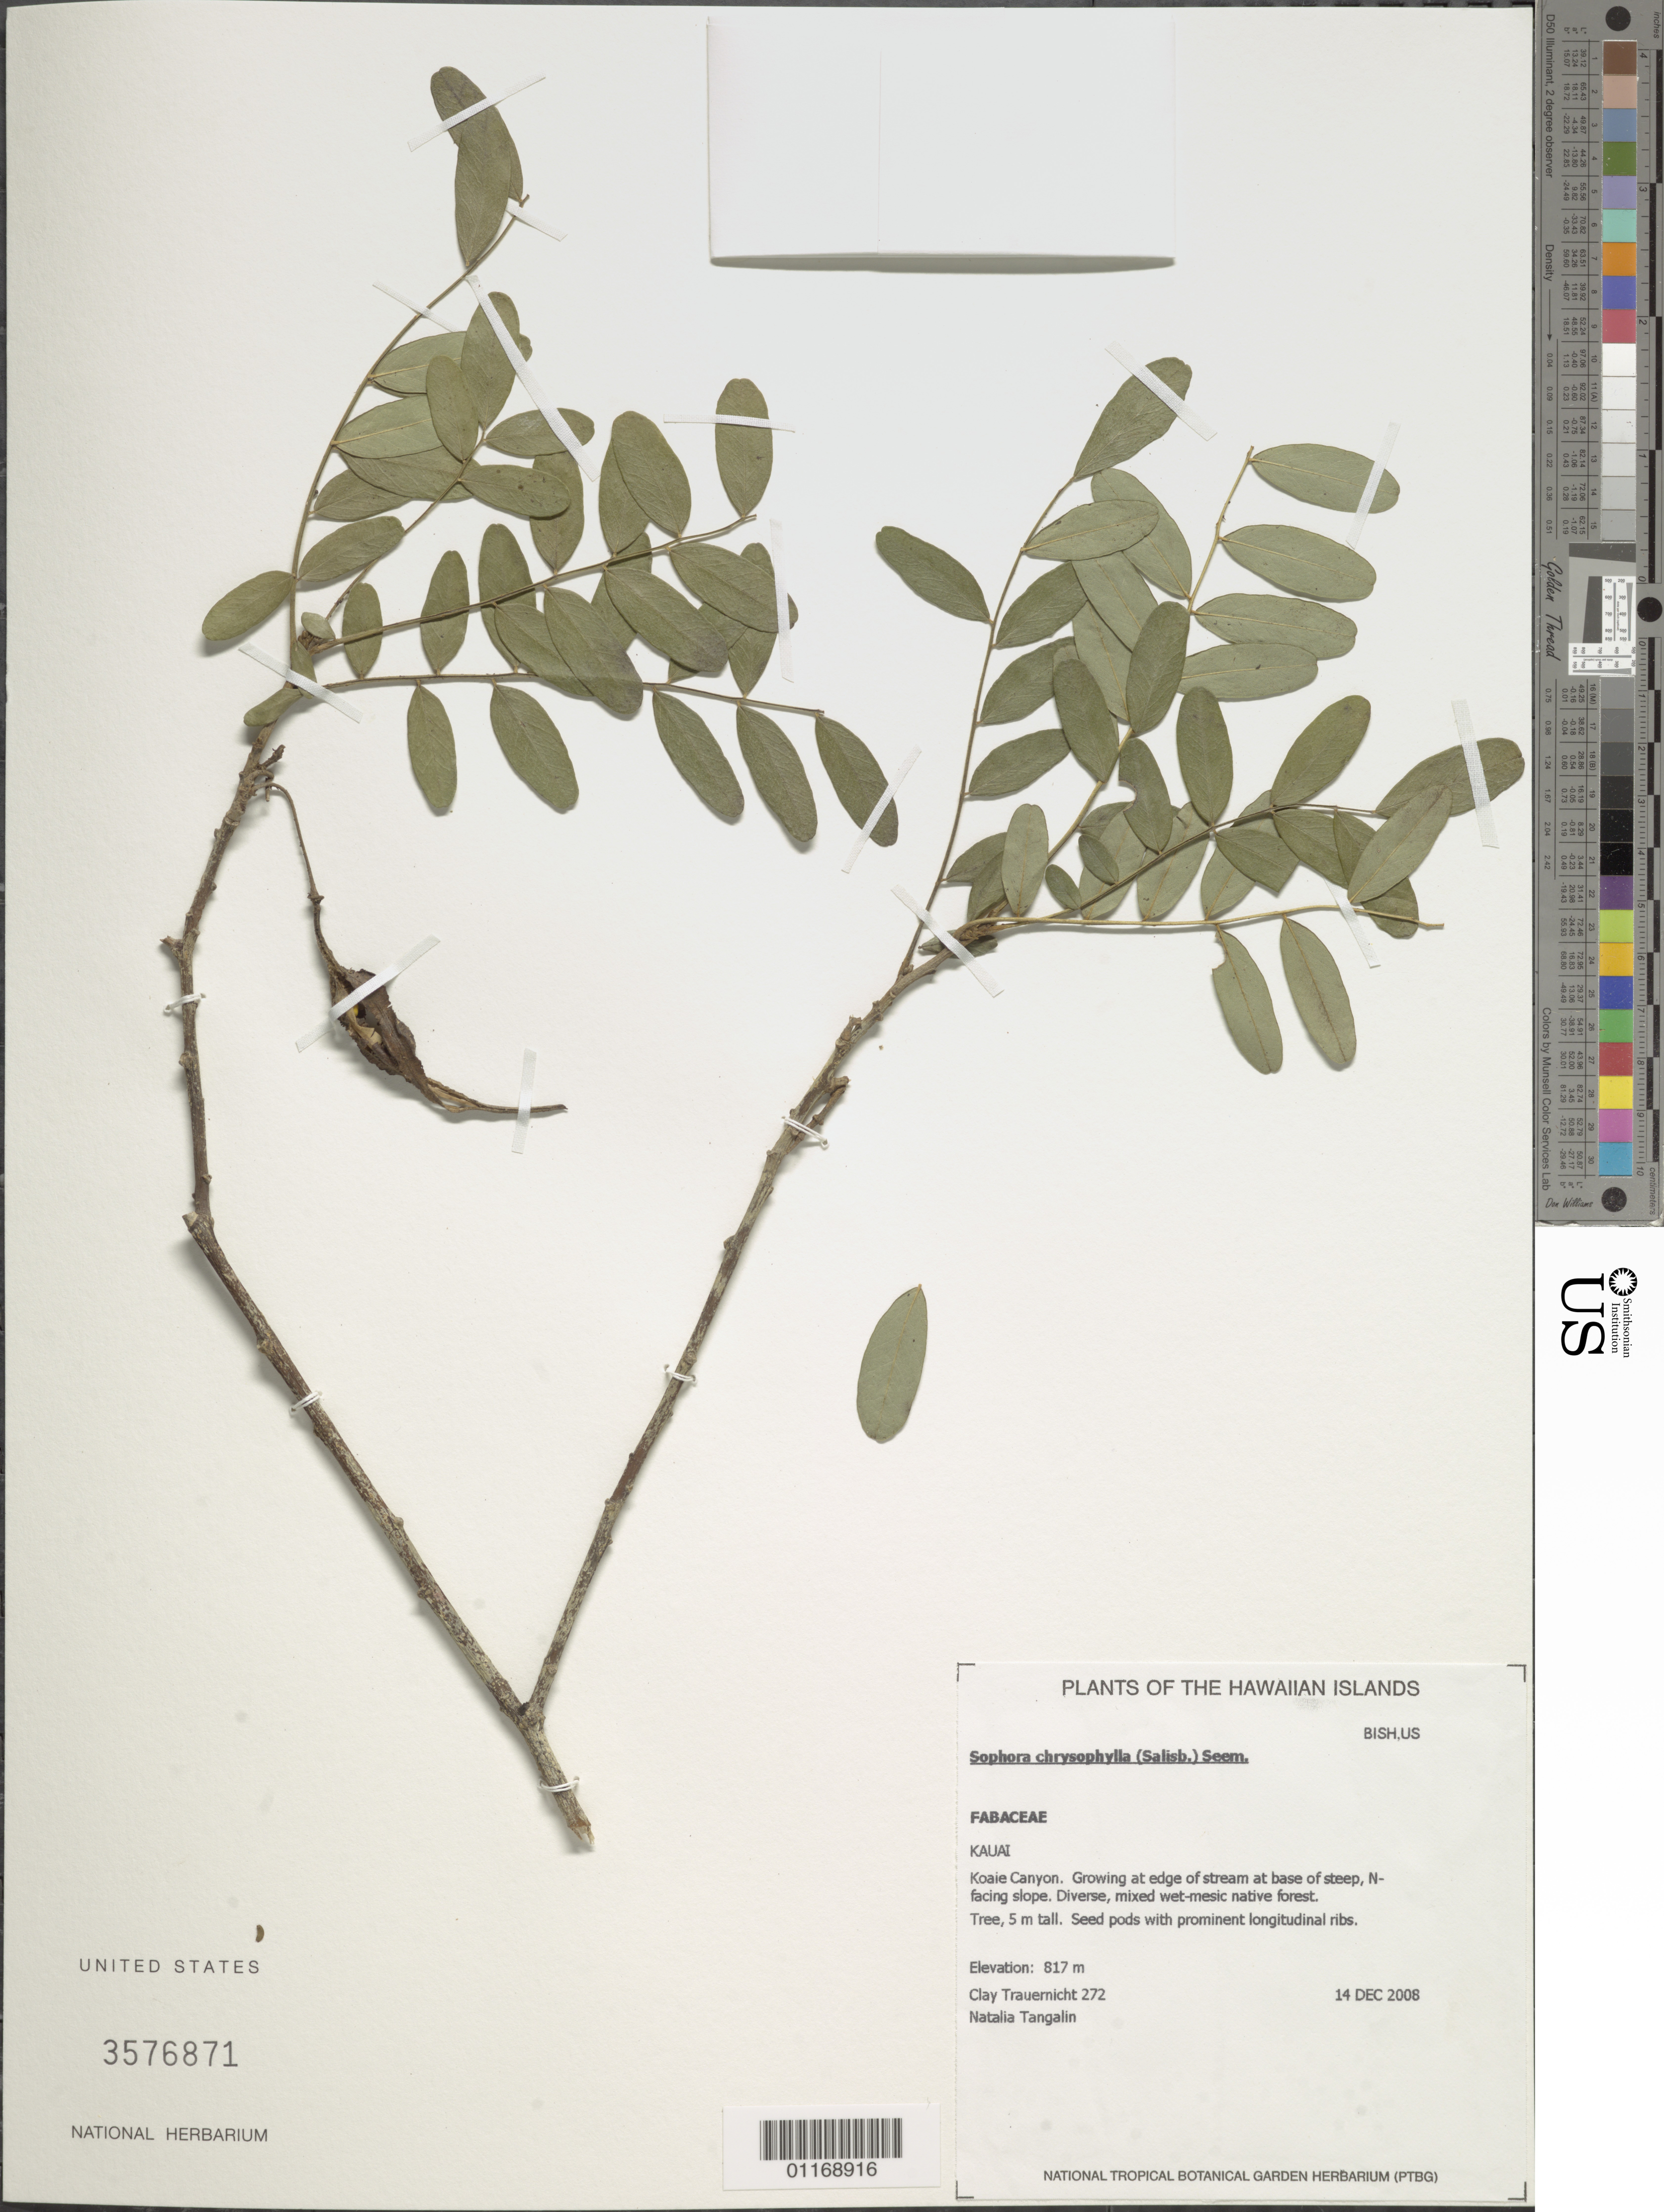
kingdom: Plantae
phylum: Tracheophyta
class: Magnoliopsida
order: Fabales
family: Fabaceae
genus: Sophora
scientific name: Sophora chrysophylla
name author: (Salisb.) Seem.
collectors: C. Trauernicht & N. Tangalin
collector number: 272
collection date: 2008-12-14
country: United States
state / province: Hawaii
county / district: Kaui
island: Kaua'i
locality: Koaie Canyon. Growing at edge of stream at base of steep, N-facing slope.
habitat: Diverse, mixed wet-mesic native forest.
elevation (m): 817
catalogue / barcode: US 3576871